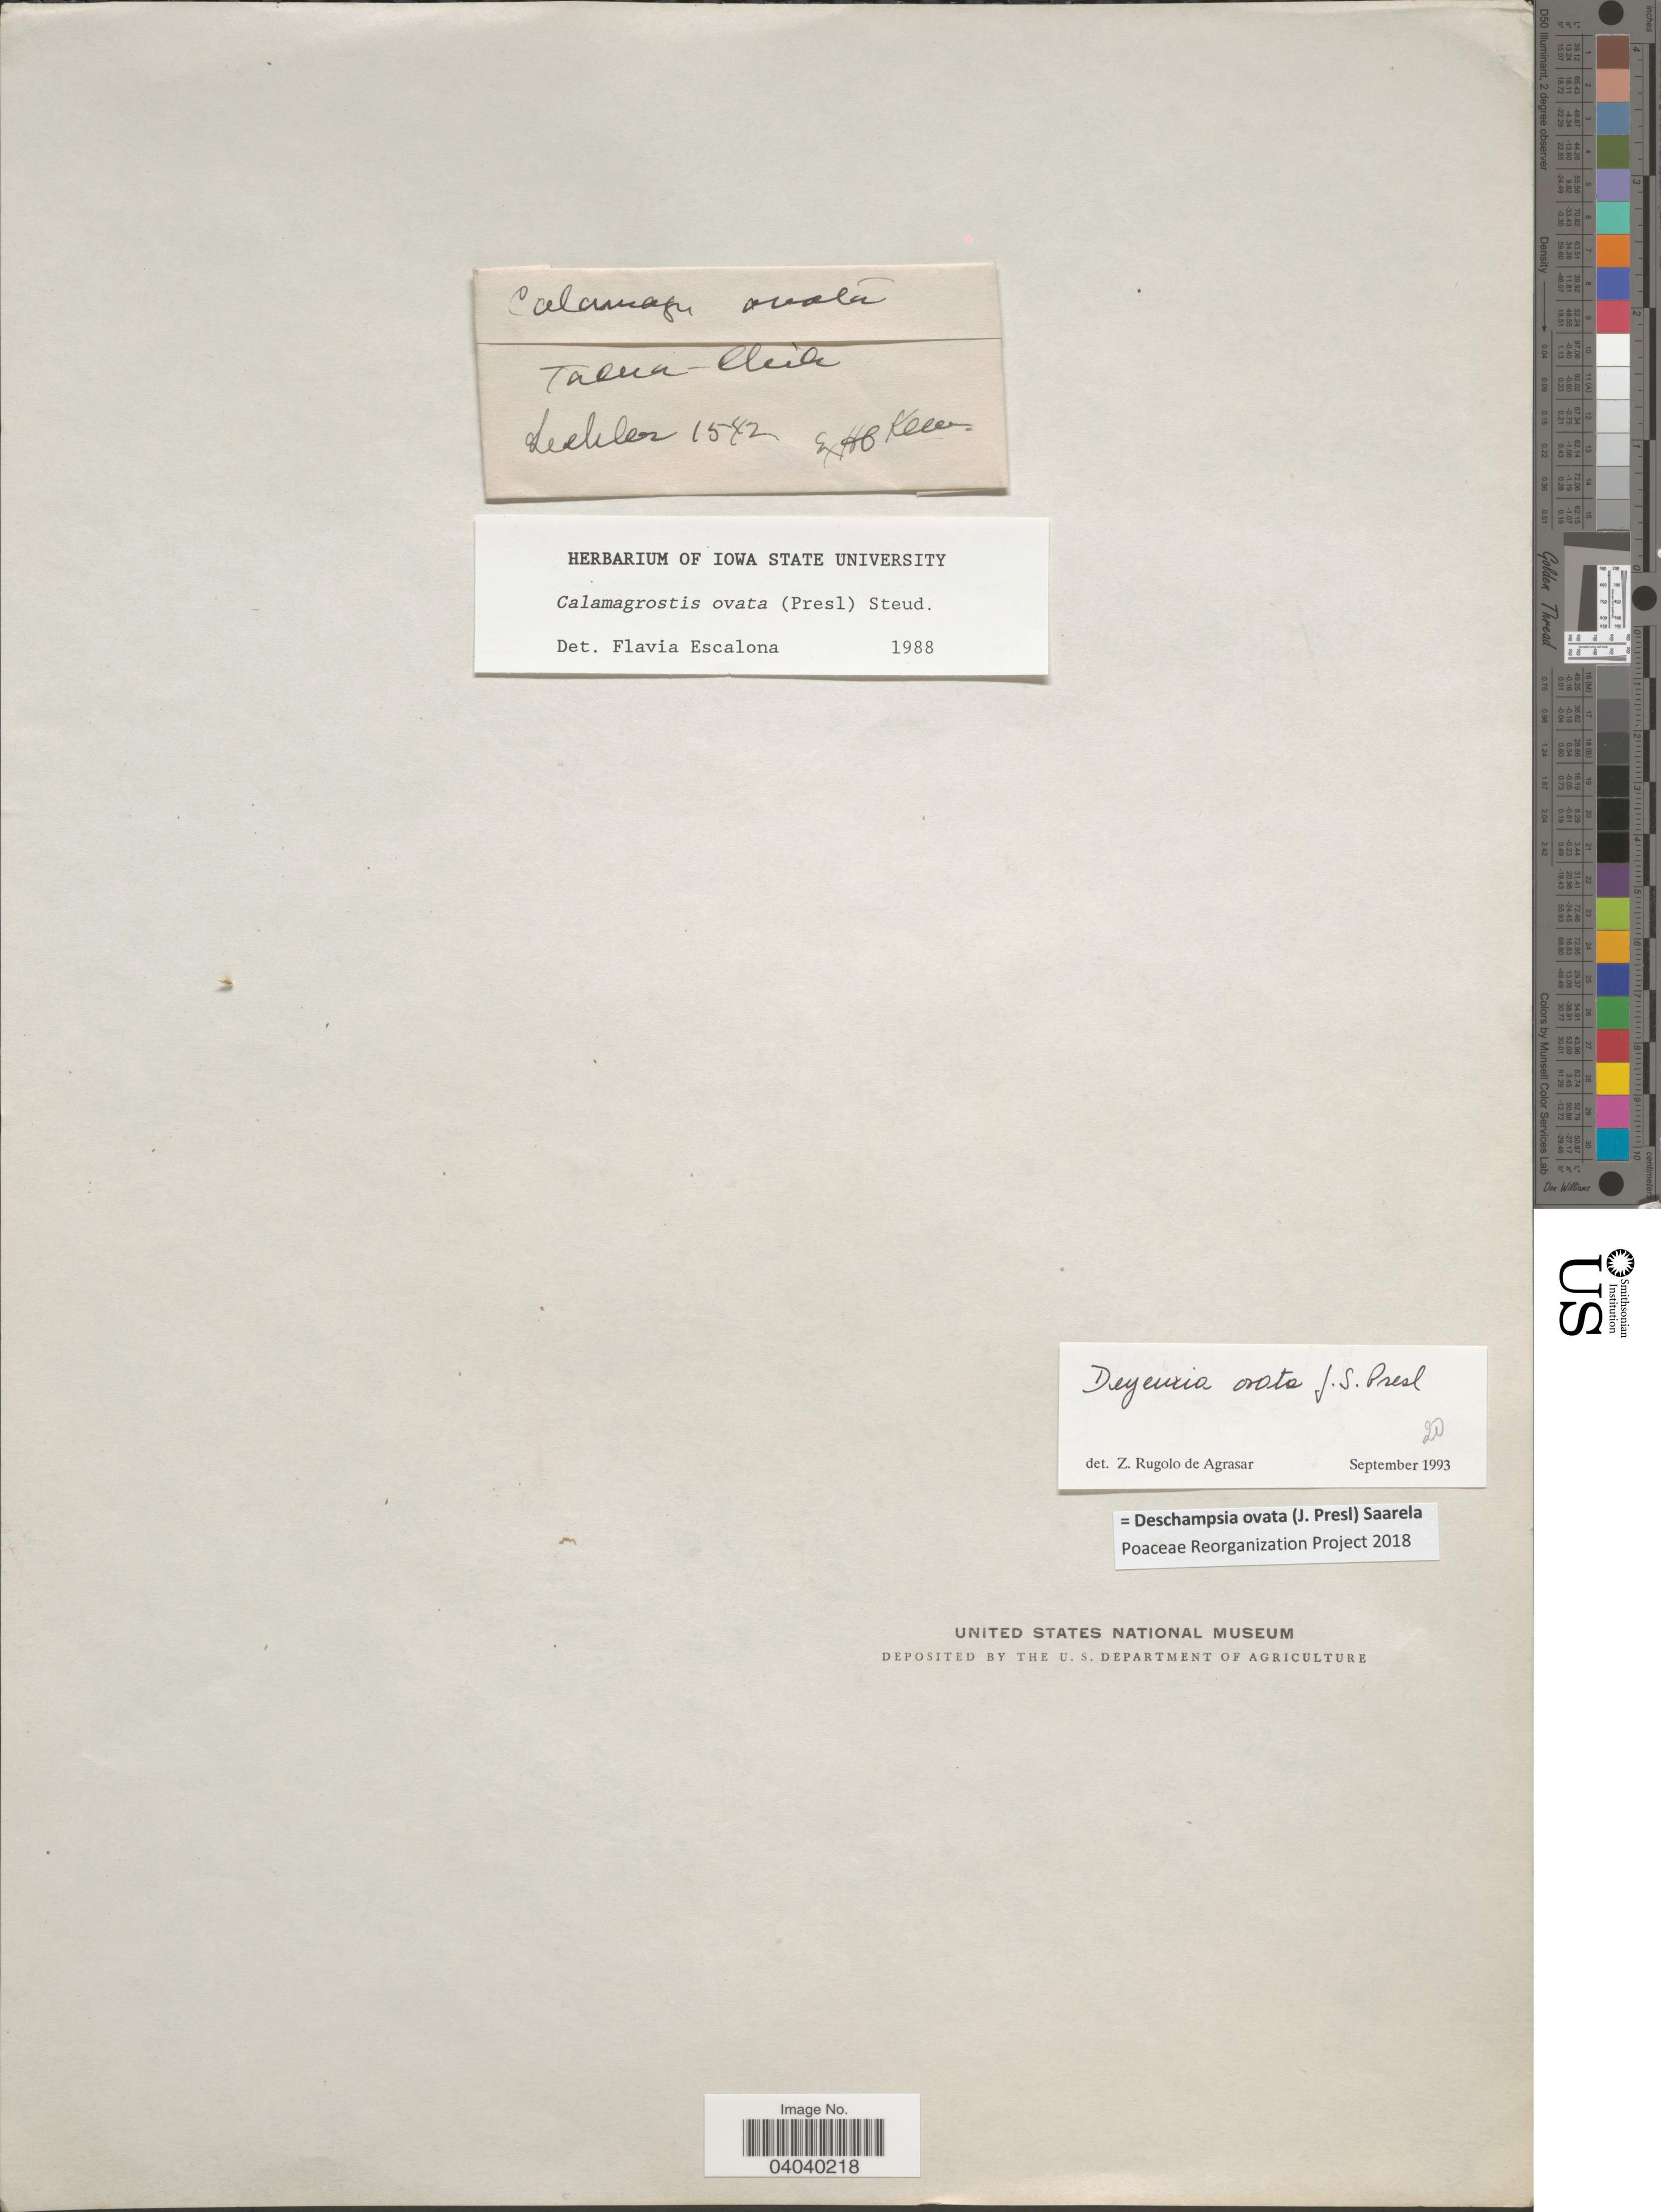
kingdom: Plantae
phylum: Tracheophyta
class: Liliopsida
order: Poales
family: Poaceae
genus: Deschampsia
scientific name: Deschampsia ovata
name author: (J. Presl) Saarela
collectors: -. Lechler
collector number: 1542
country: Chile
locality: Tacna.